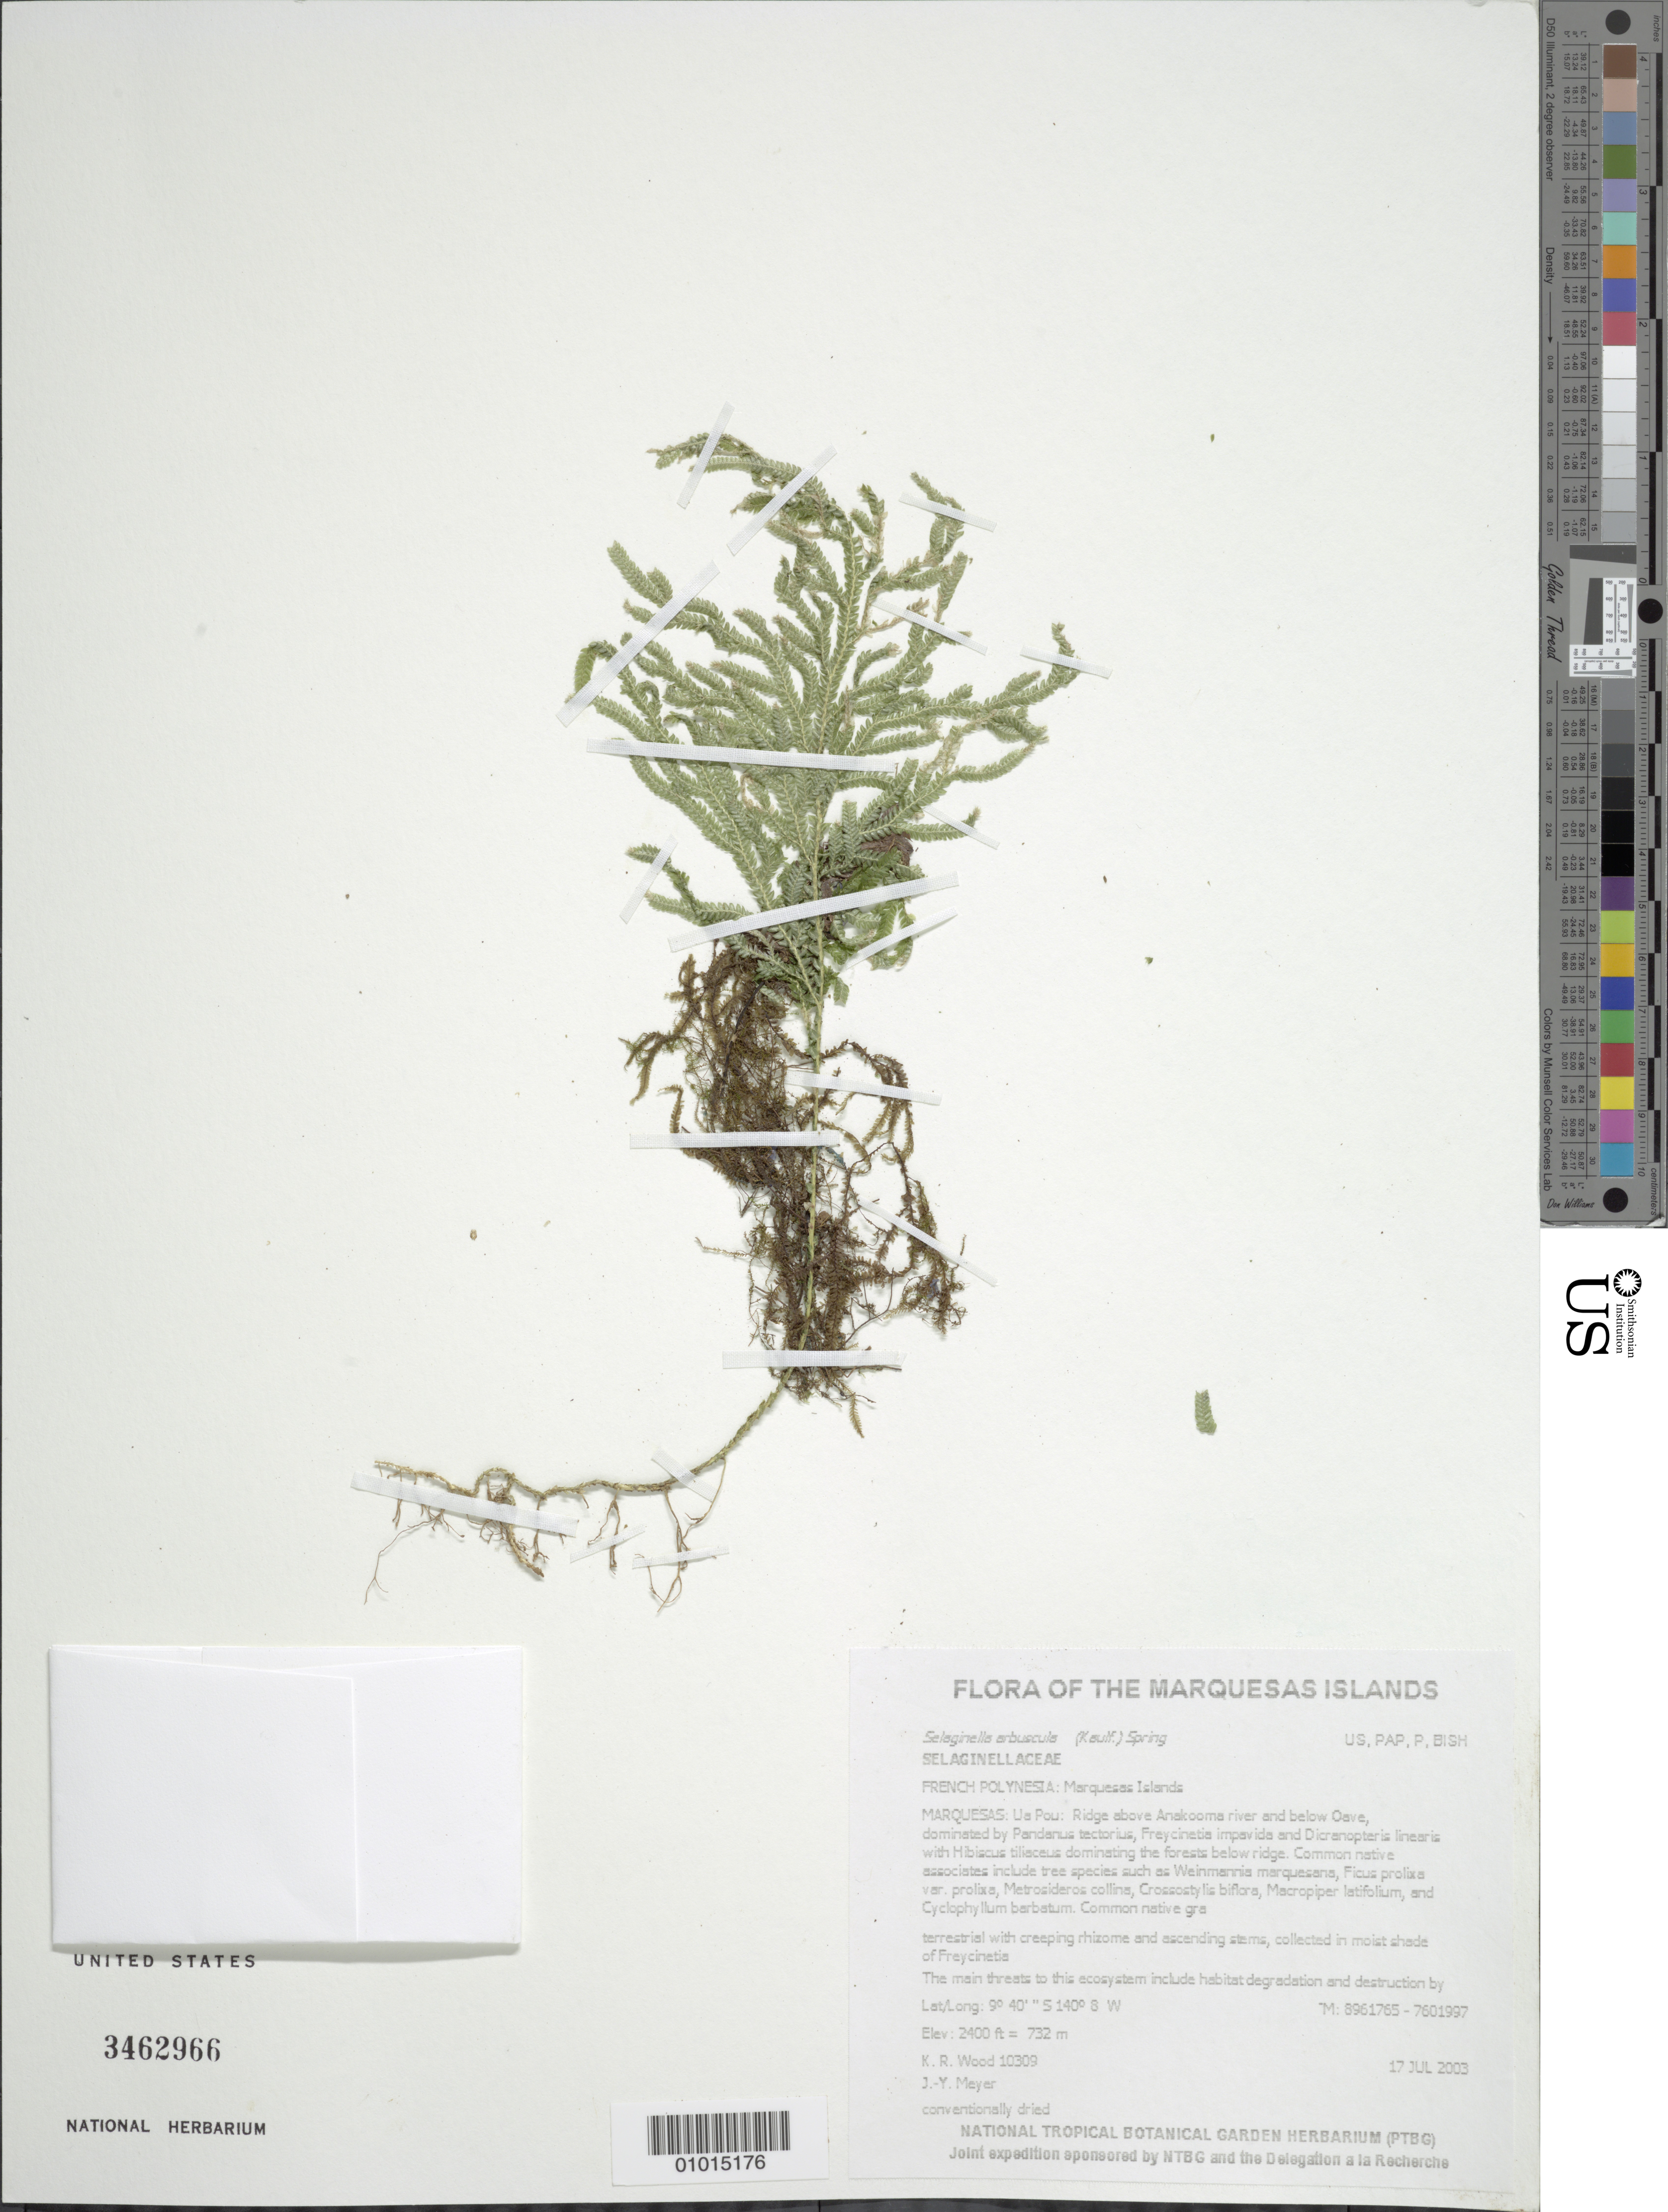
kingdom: Plantae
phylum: Tracheophyta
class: Lycopodiopsida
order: Selaginellales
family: Selaginellaceae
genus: Selaginella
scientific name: Selaginella arbuscula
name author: (Kualf.) Spring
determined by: Lorence, David H., (PTBG), National Tropical Botanical Garden (UNITED STATES)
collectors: K. R. Wood & J.-Y. Meyer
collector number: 10309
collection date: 2003-07-17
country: French Polynesia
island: Ua Pou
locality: Ridge above Anakooma river and below Oave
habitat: Collected in moist shade of Freycinetia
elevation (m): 732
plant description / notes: Habitat degradation and destruction by feral pigs, catastrophic extinction through environmental events, predation by rats that eat seeds, competition with non-native plant taxa such as Psidium guajava, Coffea arabica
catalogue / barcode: US 3462966